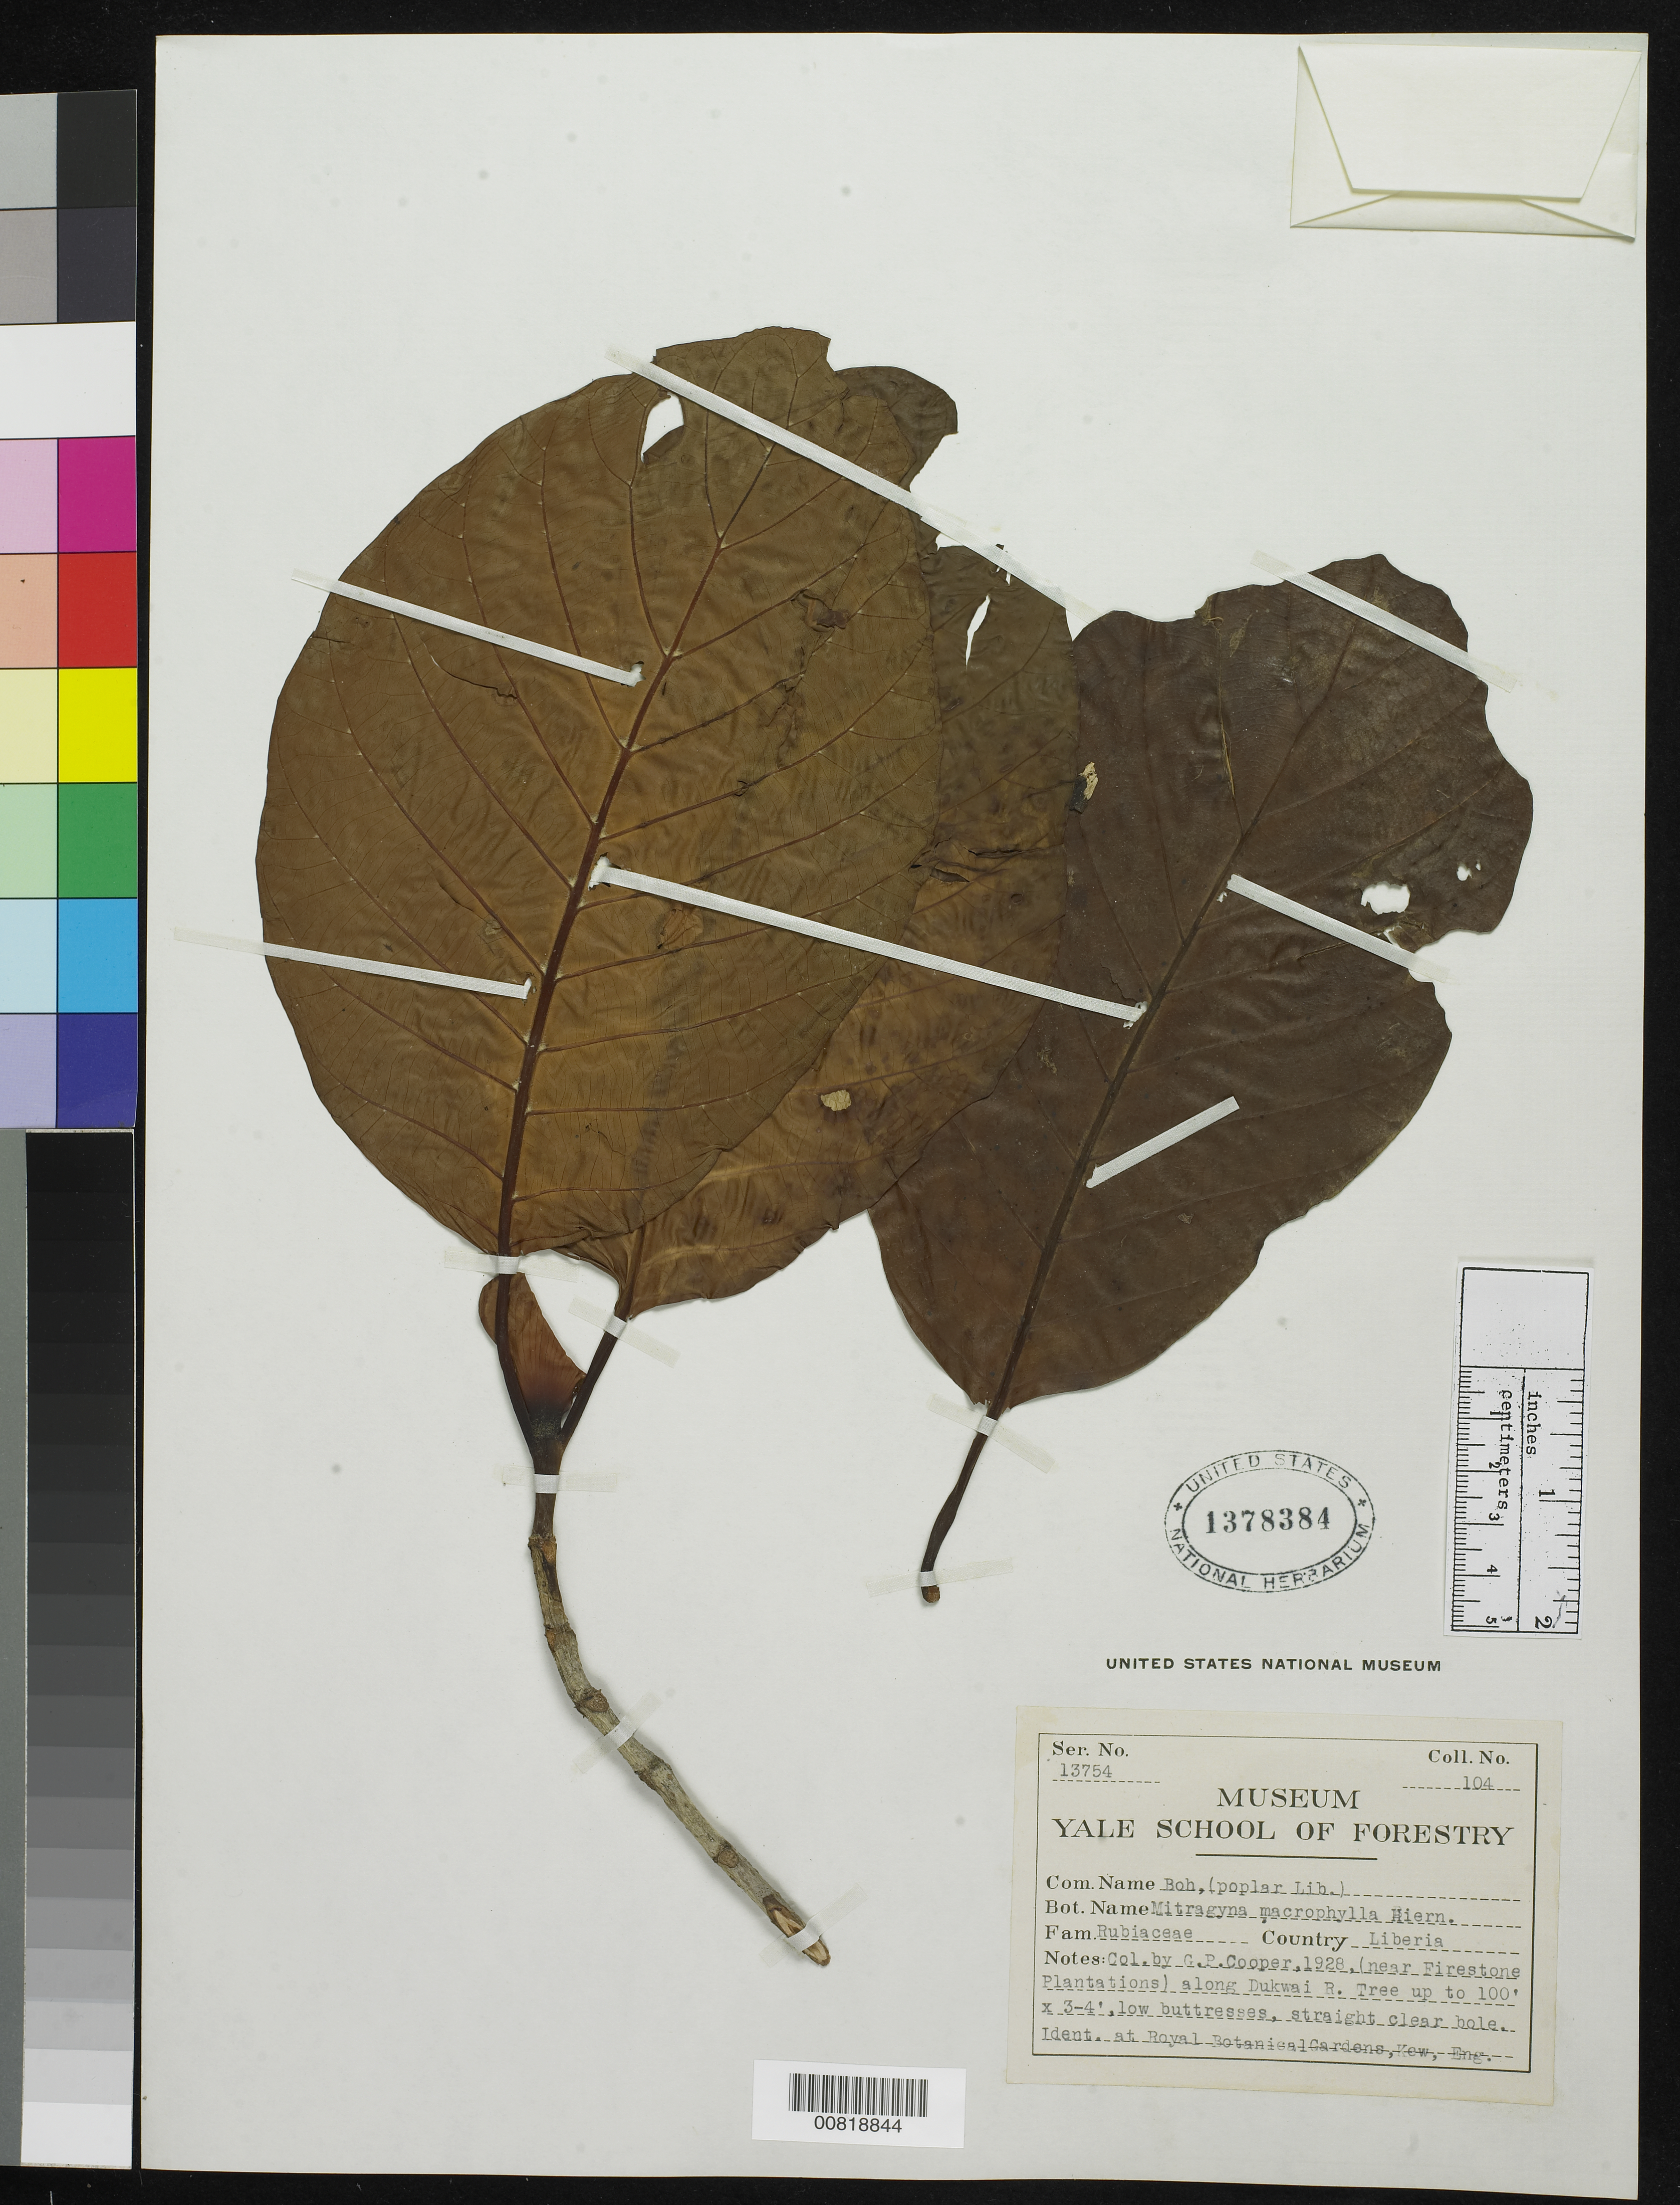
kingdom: Plantae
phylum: Tracheophyta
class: Magnoliopsida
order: Gentianales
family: Rubiaceae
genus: Mitragyna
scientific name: Mitragyna macrophylla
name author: Hiern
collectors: G. Cooper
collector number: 104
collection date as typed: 1928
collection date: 1928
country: Liberia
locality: (near Firestone Plantations) along Dukwai River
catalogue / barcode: US 1378384